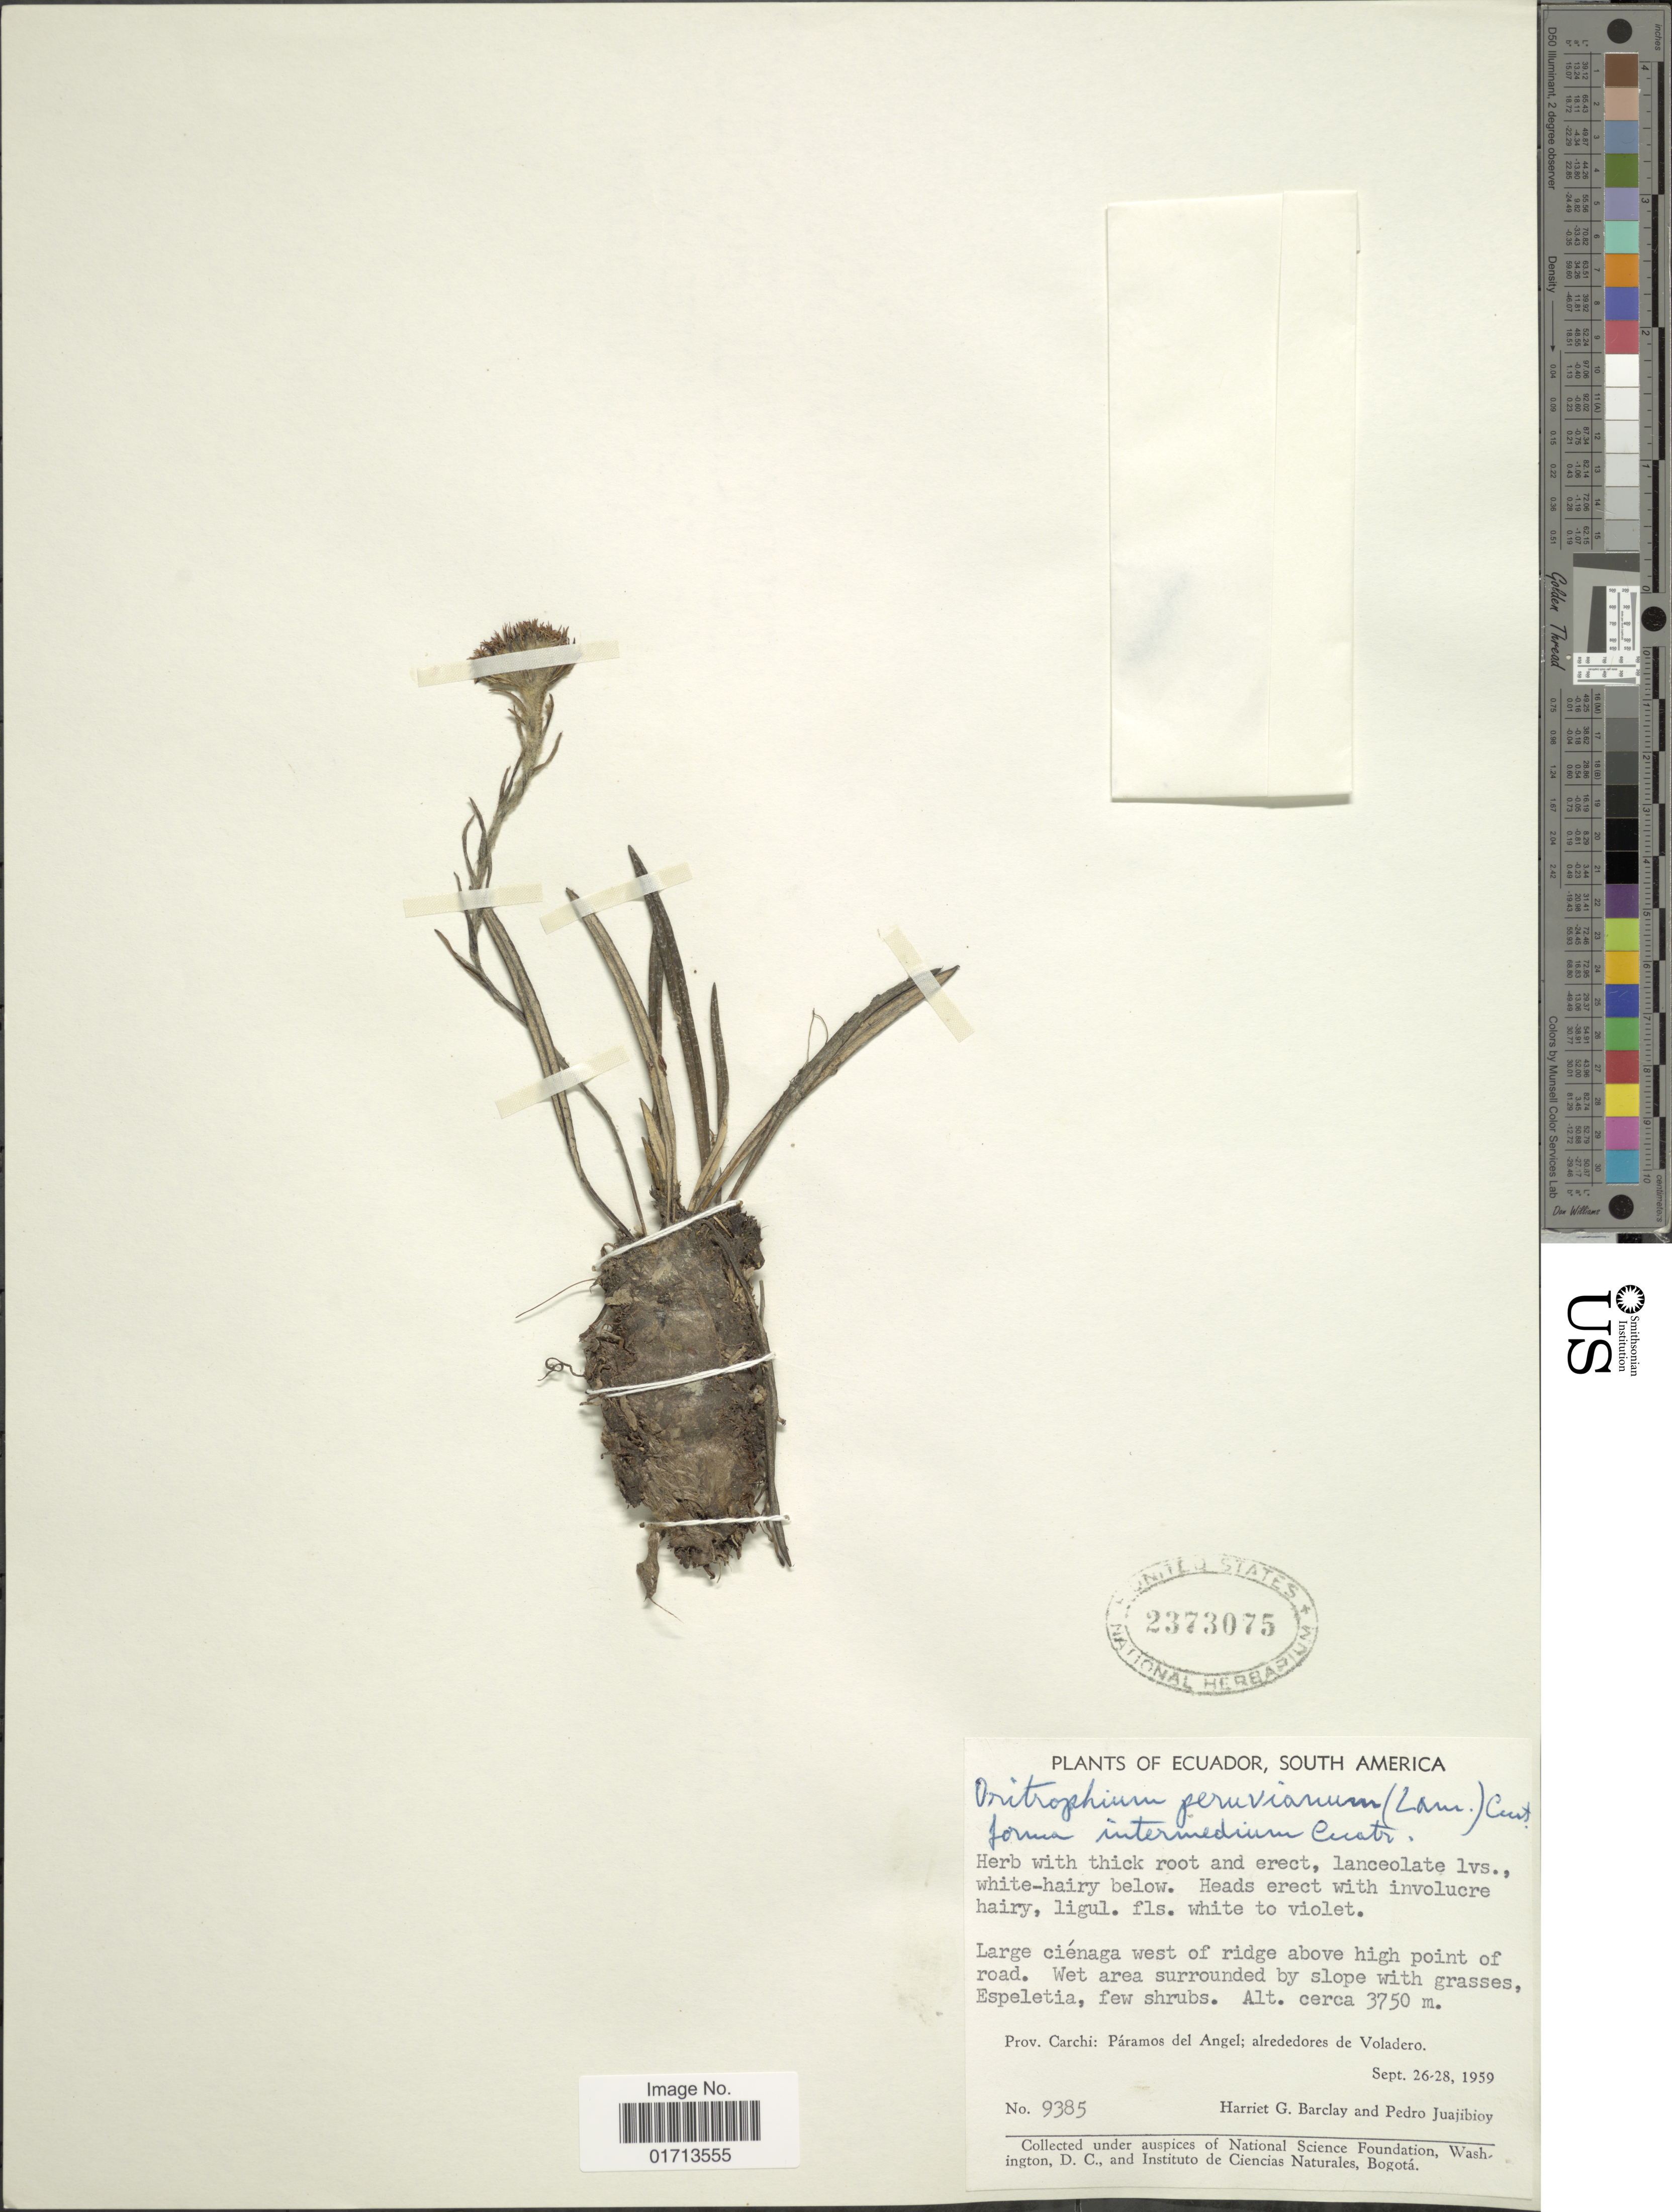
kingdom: Plantae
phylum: Tracheophyta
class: Magnoliopsida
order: Asterales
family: Asteraceae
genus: Oritrophium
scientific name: Oritrophium peruvianum f. intermedium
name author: Cuatrec.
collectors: H. G. Barclay & P. Juajibioy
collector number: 9385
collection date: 1959-09-26/1959-09-28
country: Ecuador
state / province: Carchi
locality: Large cienaga west of ridge above high point of road, wet area surrounded by slope with grasses, Paramos del Angel; alrededores de Voladero.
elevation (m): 3750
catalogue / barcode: US 2373075